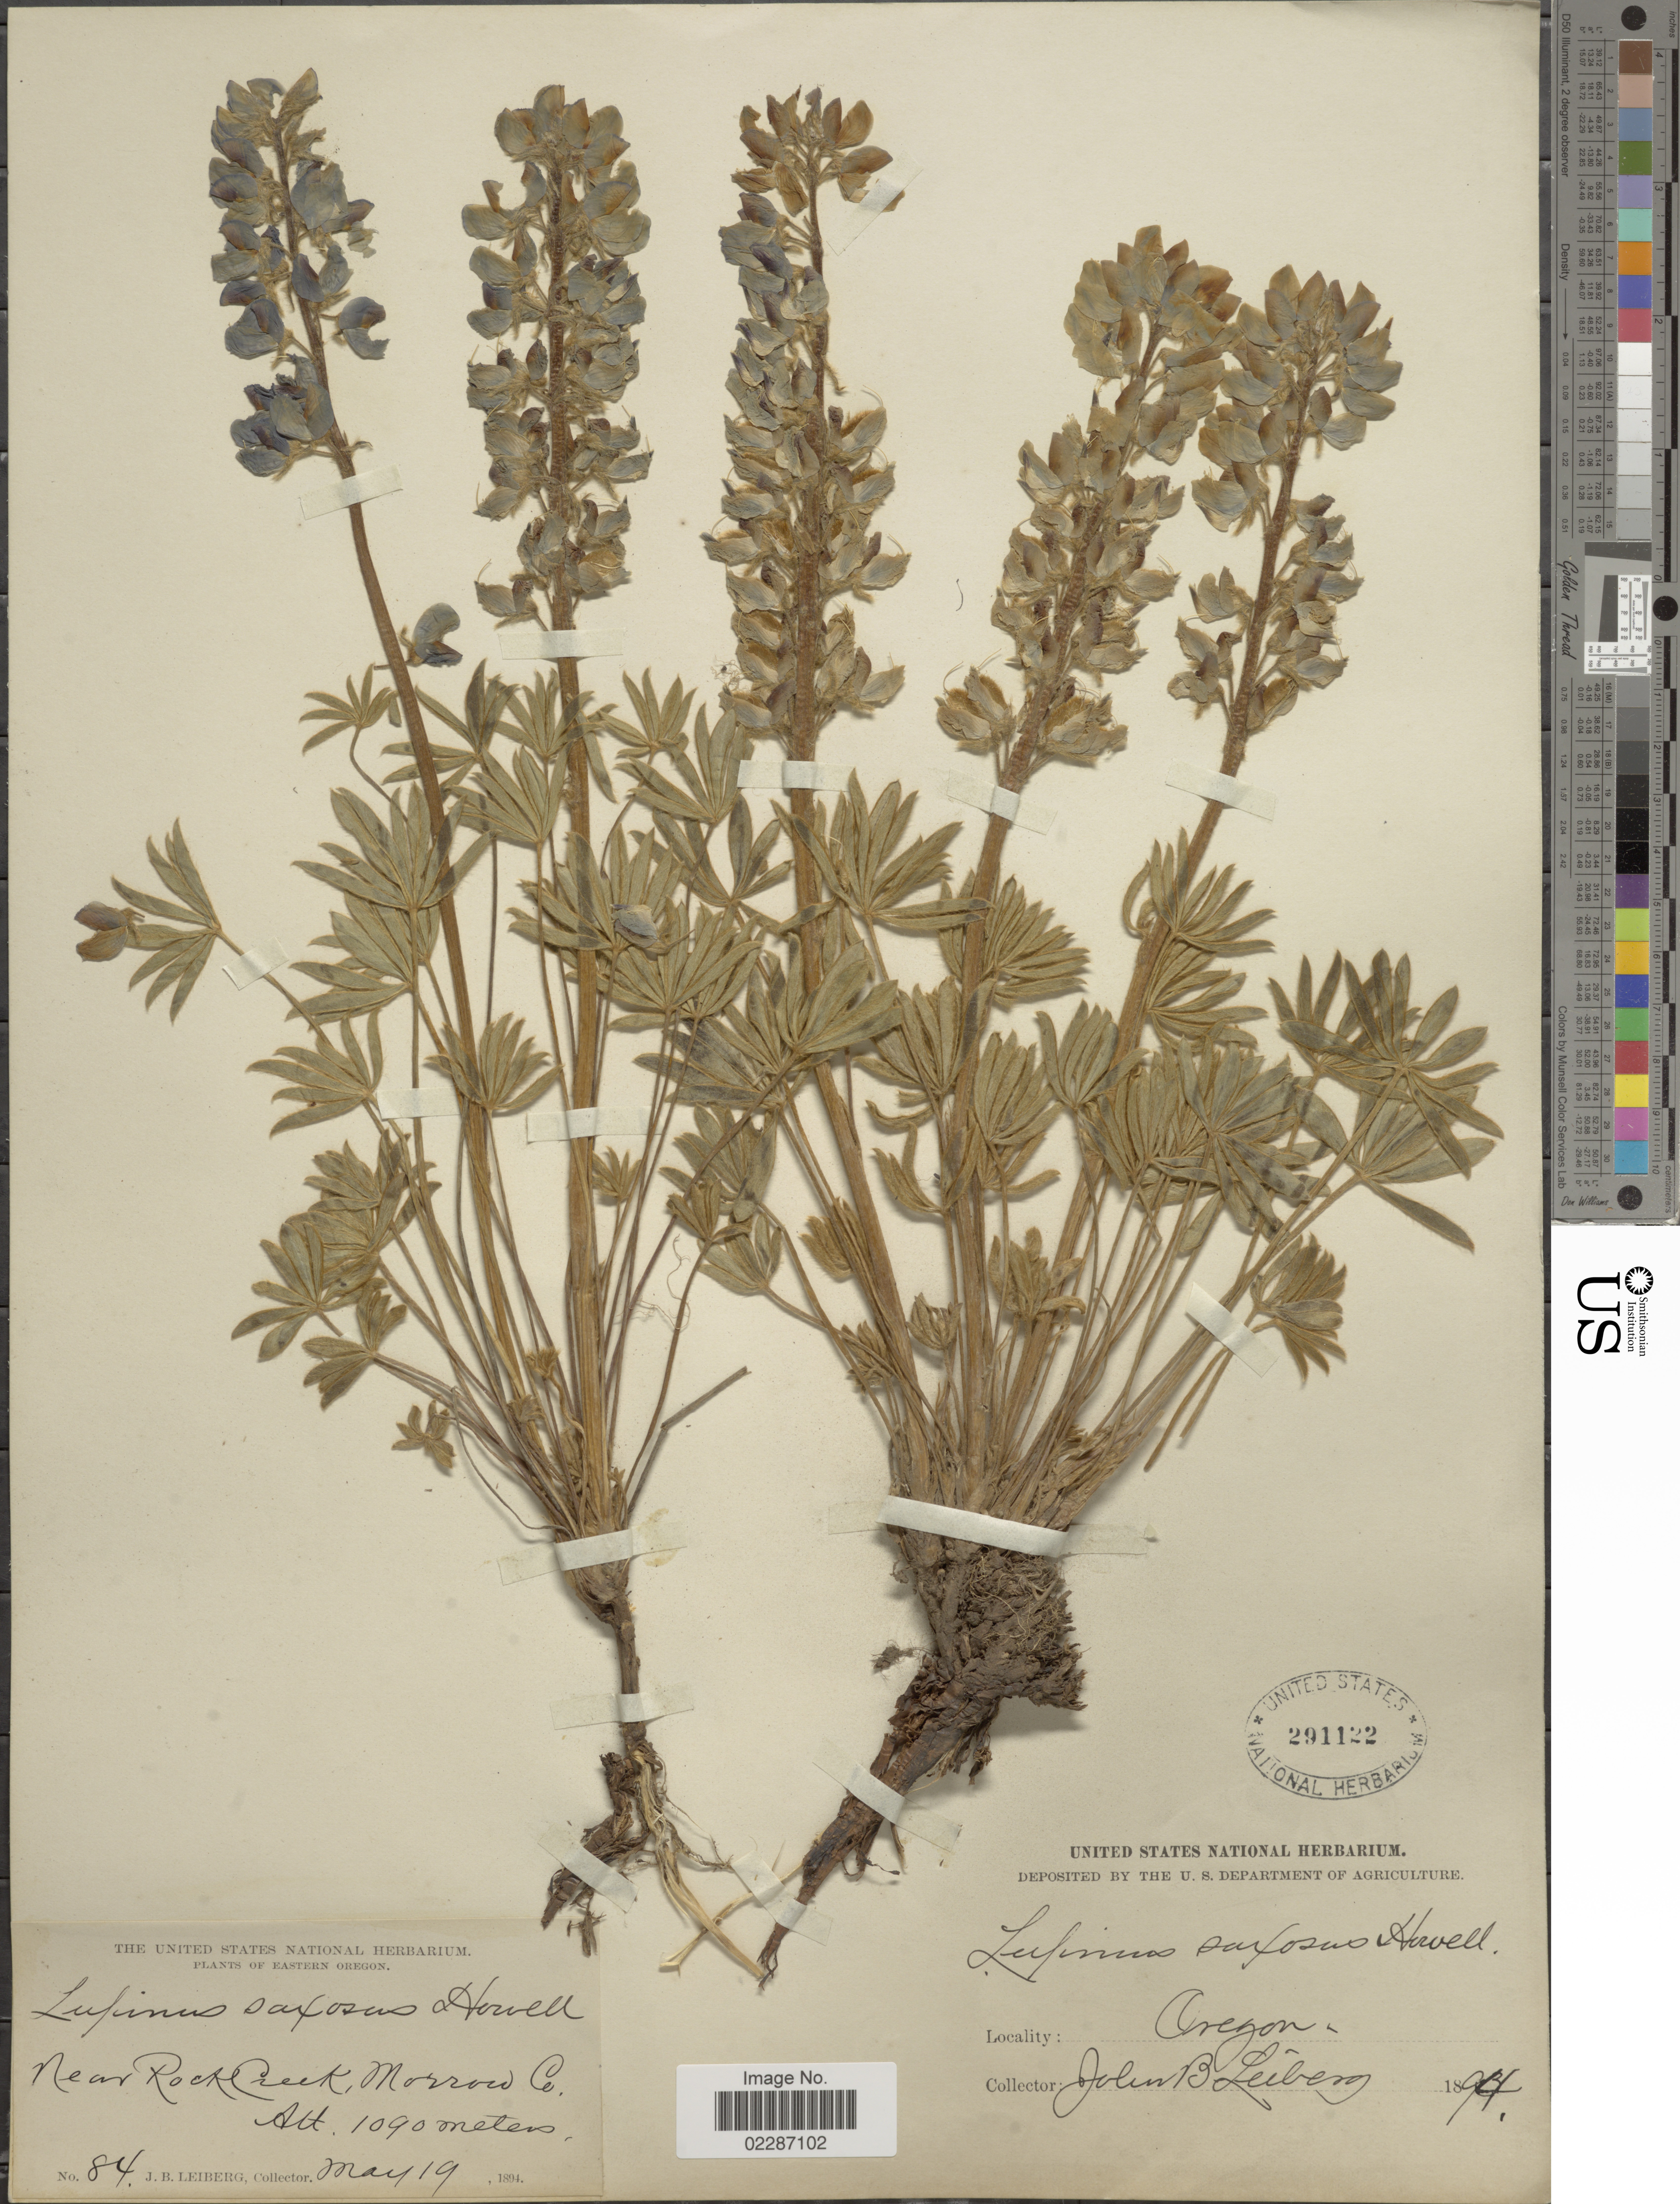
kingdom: Plantae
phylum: Tracheophyta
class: Magnoliopsida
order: Fabales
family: Fabaceae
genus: Lupinus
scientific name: Lupinus saxosus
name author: Howell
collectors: J. B. Leiberg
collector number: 84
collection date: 1894-05-19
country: United States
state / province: Oregon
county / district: Morrow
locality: Eastern Oregon. Near Rock Creek [Three Rock Creek], Morrow Co.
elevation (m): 1090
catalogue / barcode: US 291122